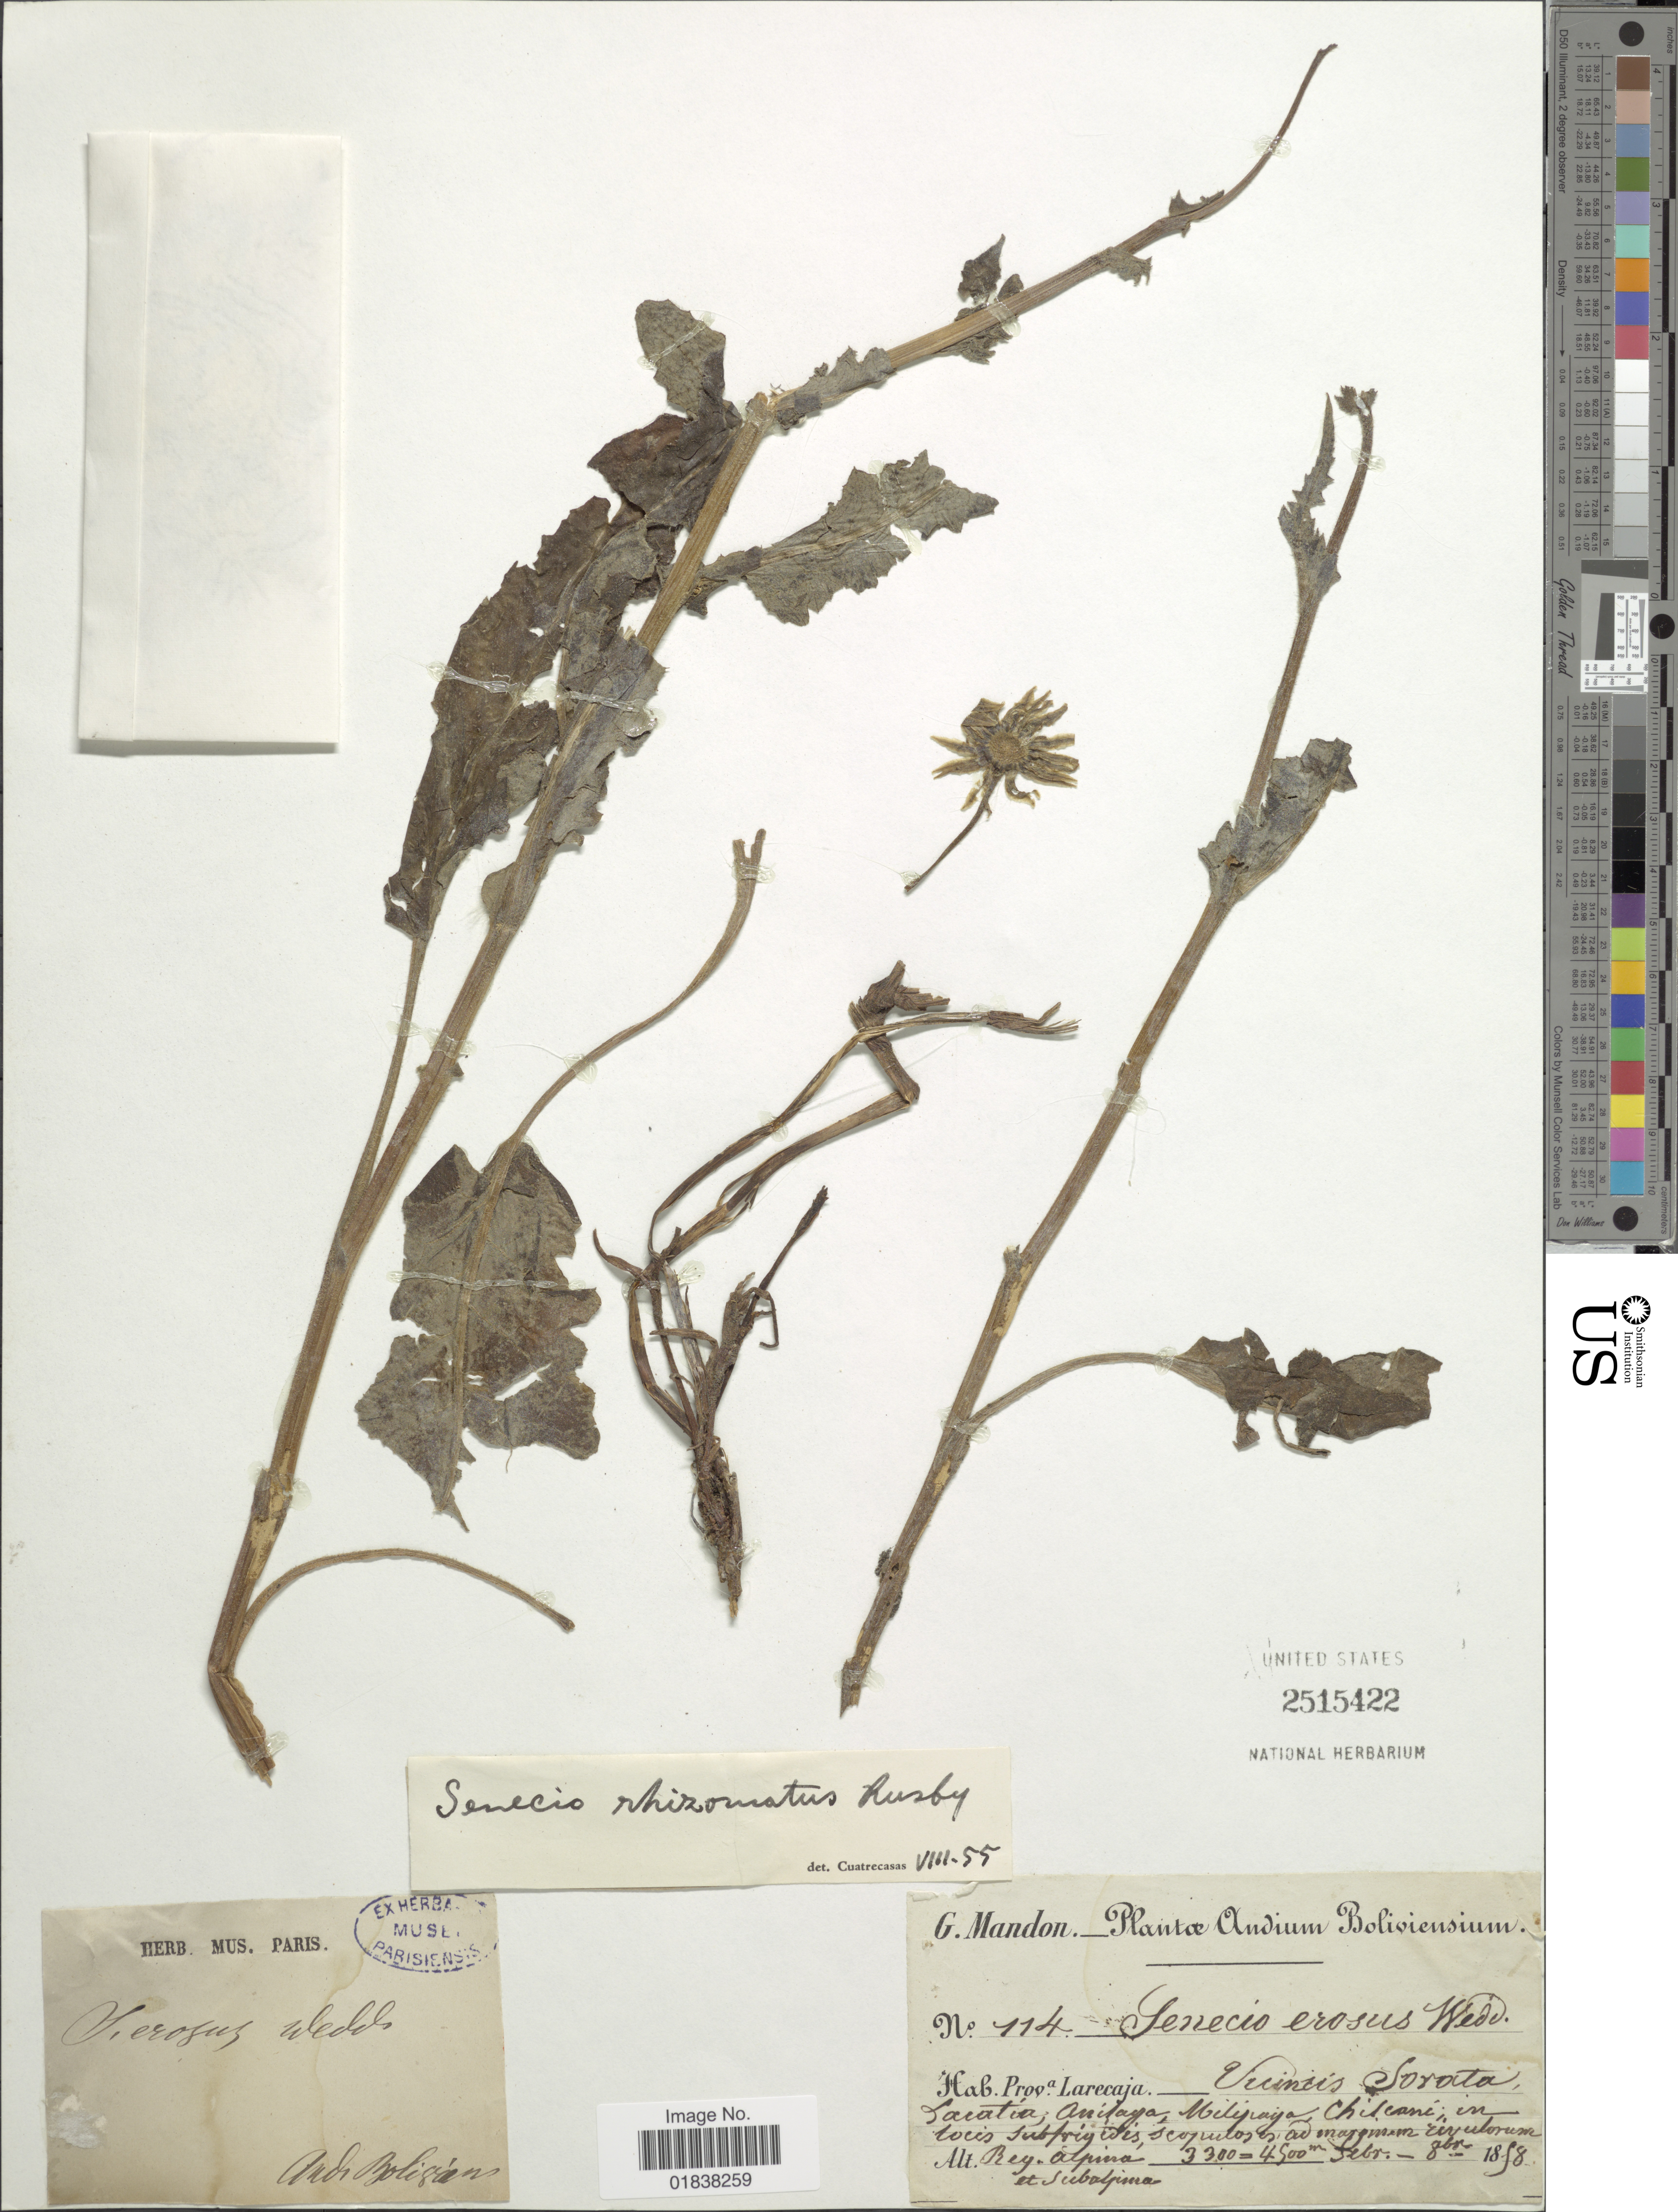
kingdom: Plantae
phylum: Tracheophyta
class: Magnoliopsida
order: Asterales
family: Asteraceae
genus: Senecio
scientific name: Senecio erosus Wedd., nom. illeg.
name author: Wedd.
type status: Type Collection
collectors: G. Mandon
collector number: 114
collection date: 1858-02/1858-10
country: Bolivia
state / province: La Páz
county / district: Larecaja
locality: Prova. Larecaja, Viciniis Sorata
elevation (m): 3300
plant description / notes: Specimen annotated as isolectotype of Senecio weddellii Cabrera by L. Salomon (2017)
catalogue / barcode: US 2515422